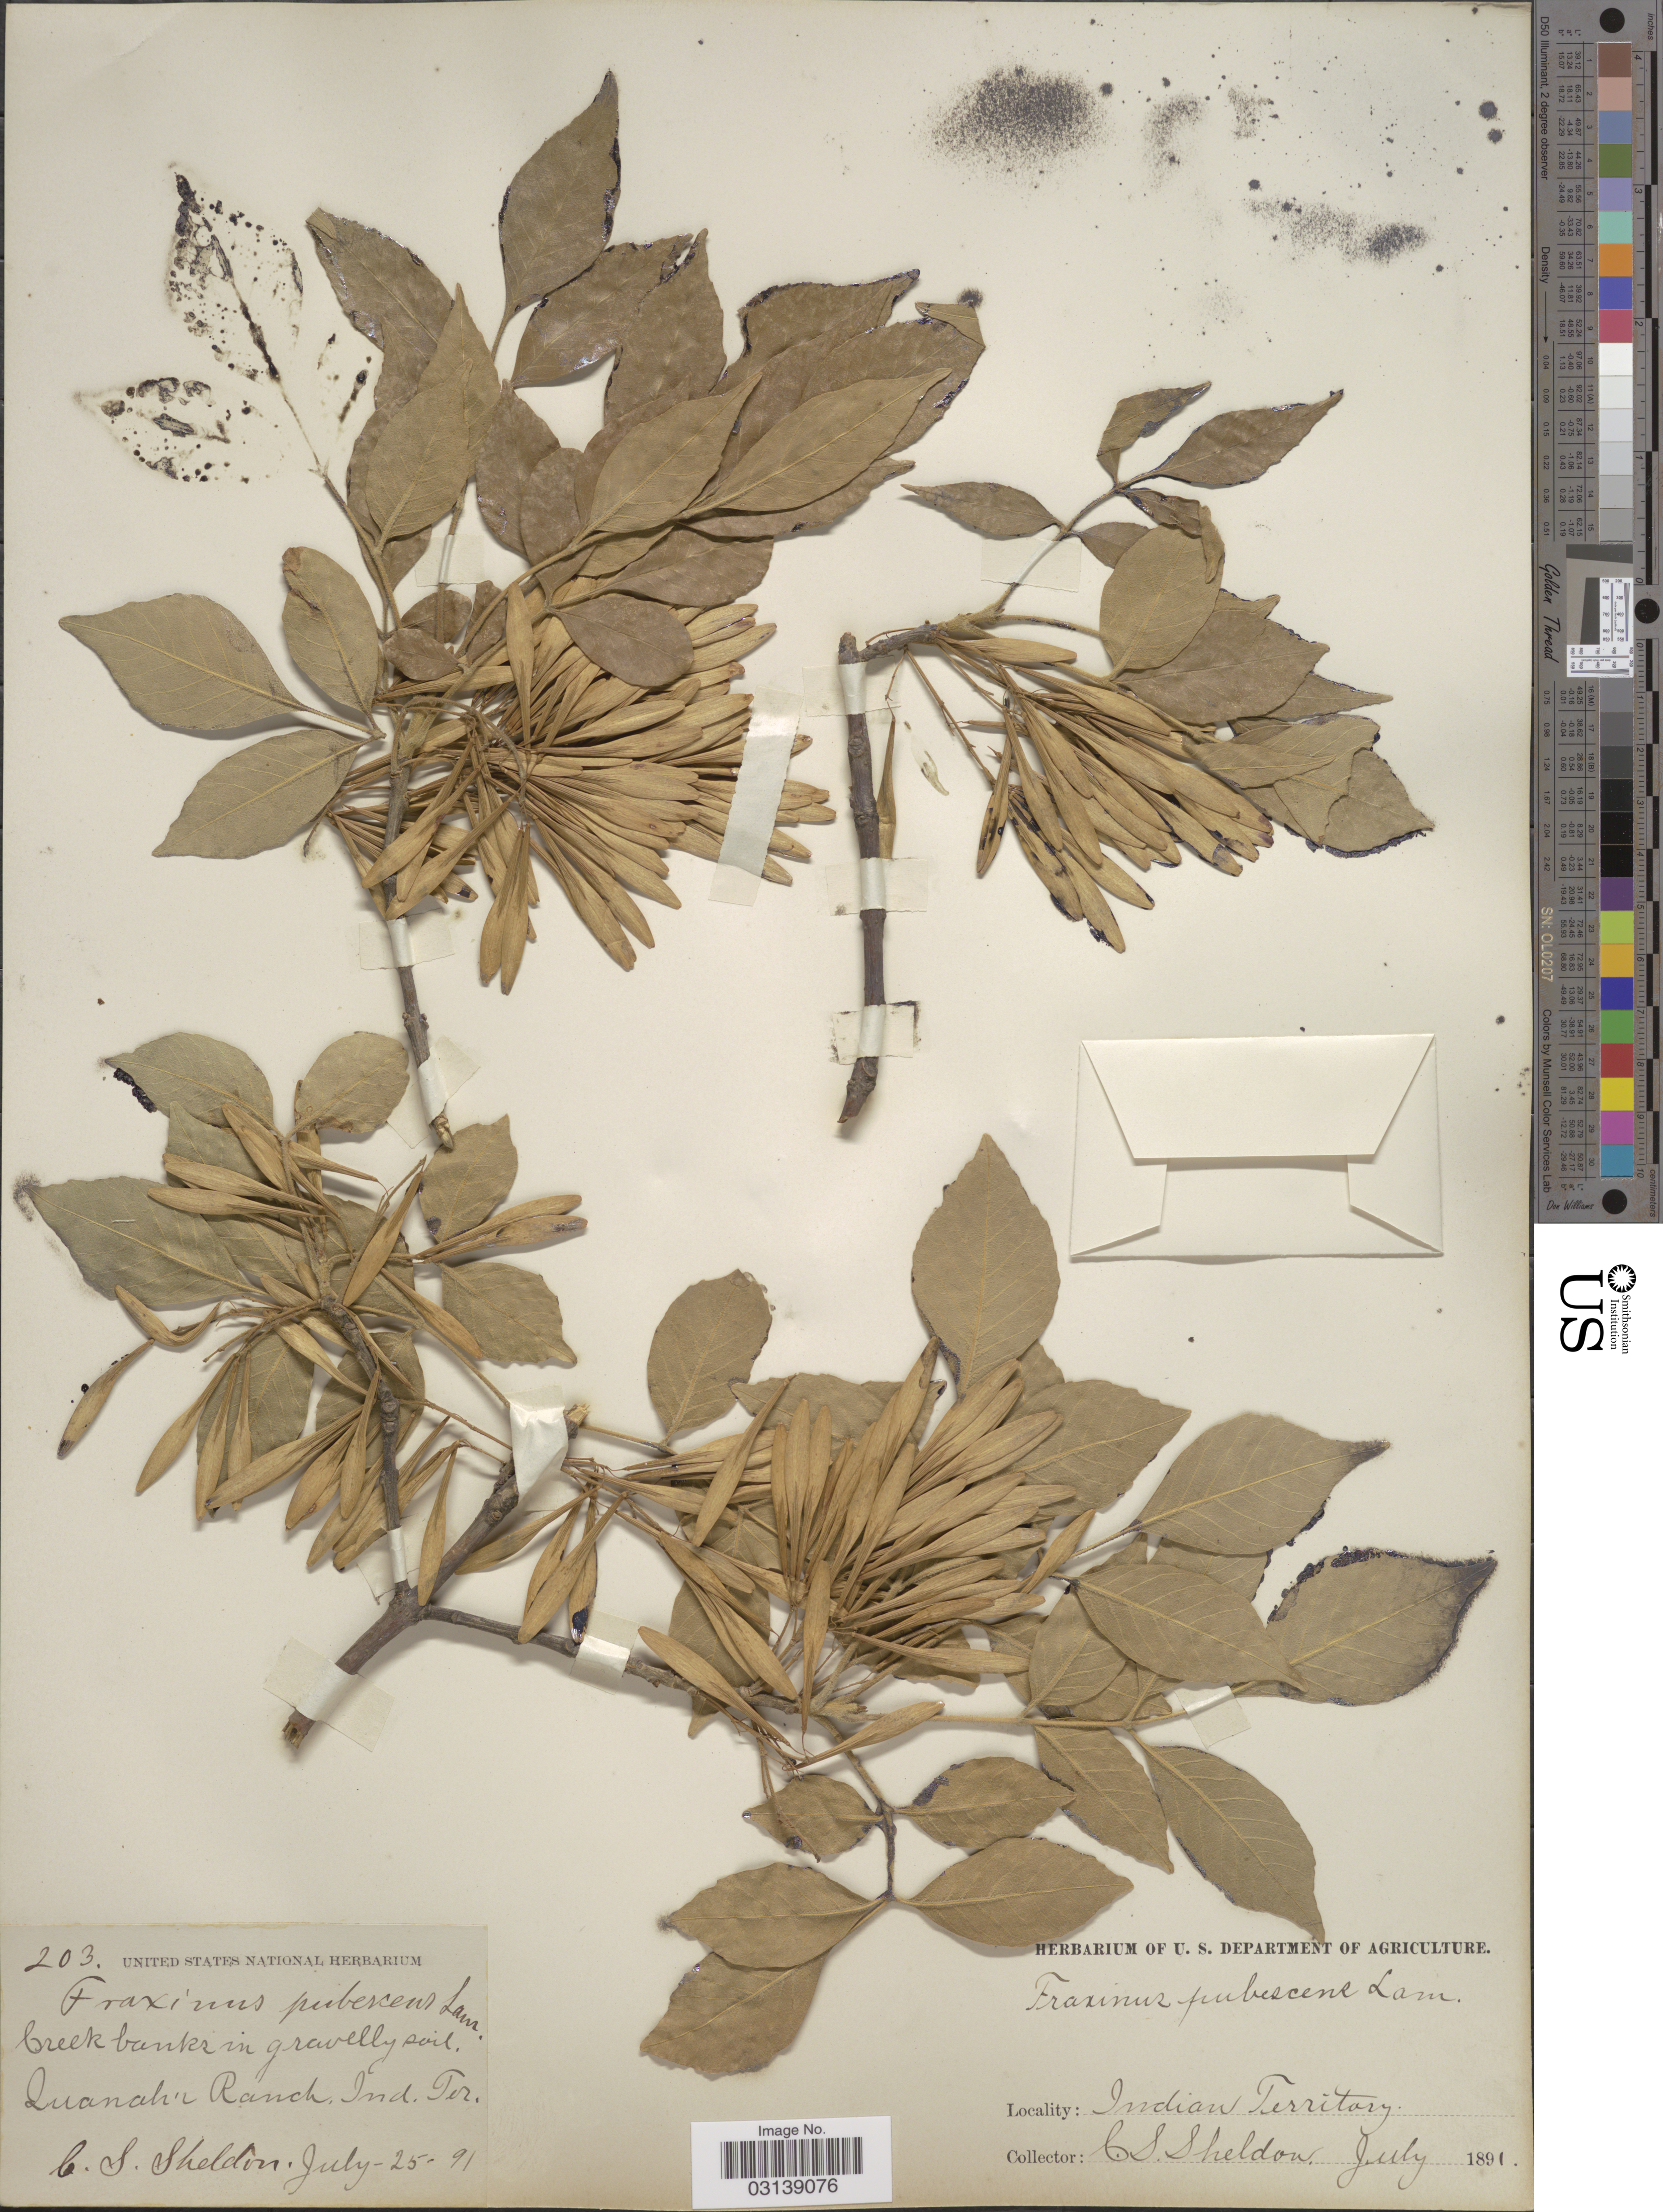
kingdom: Plantae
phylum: Tracheophyta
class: Magnoliopsida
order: Lamiales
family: Oleaceae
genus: Fraxinus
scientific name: Fraxinus pennsylvanica var. pubescens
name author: (Lam.) Lingelsh.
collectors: C. S. Sheldon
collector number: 203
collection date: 1891-07-25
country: United States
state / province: Oklahoma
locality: Quanah's Ranch, Ind. Ter.